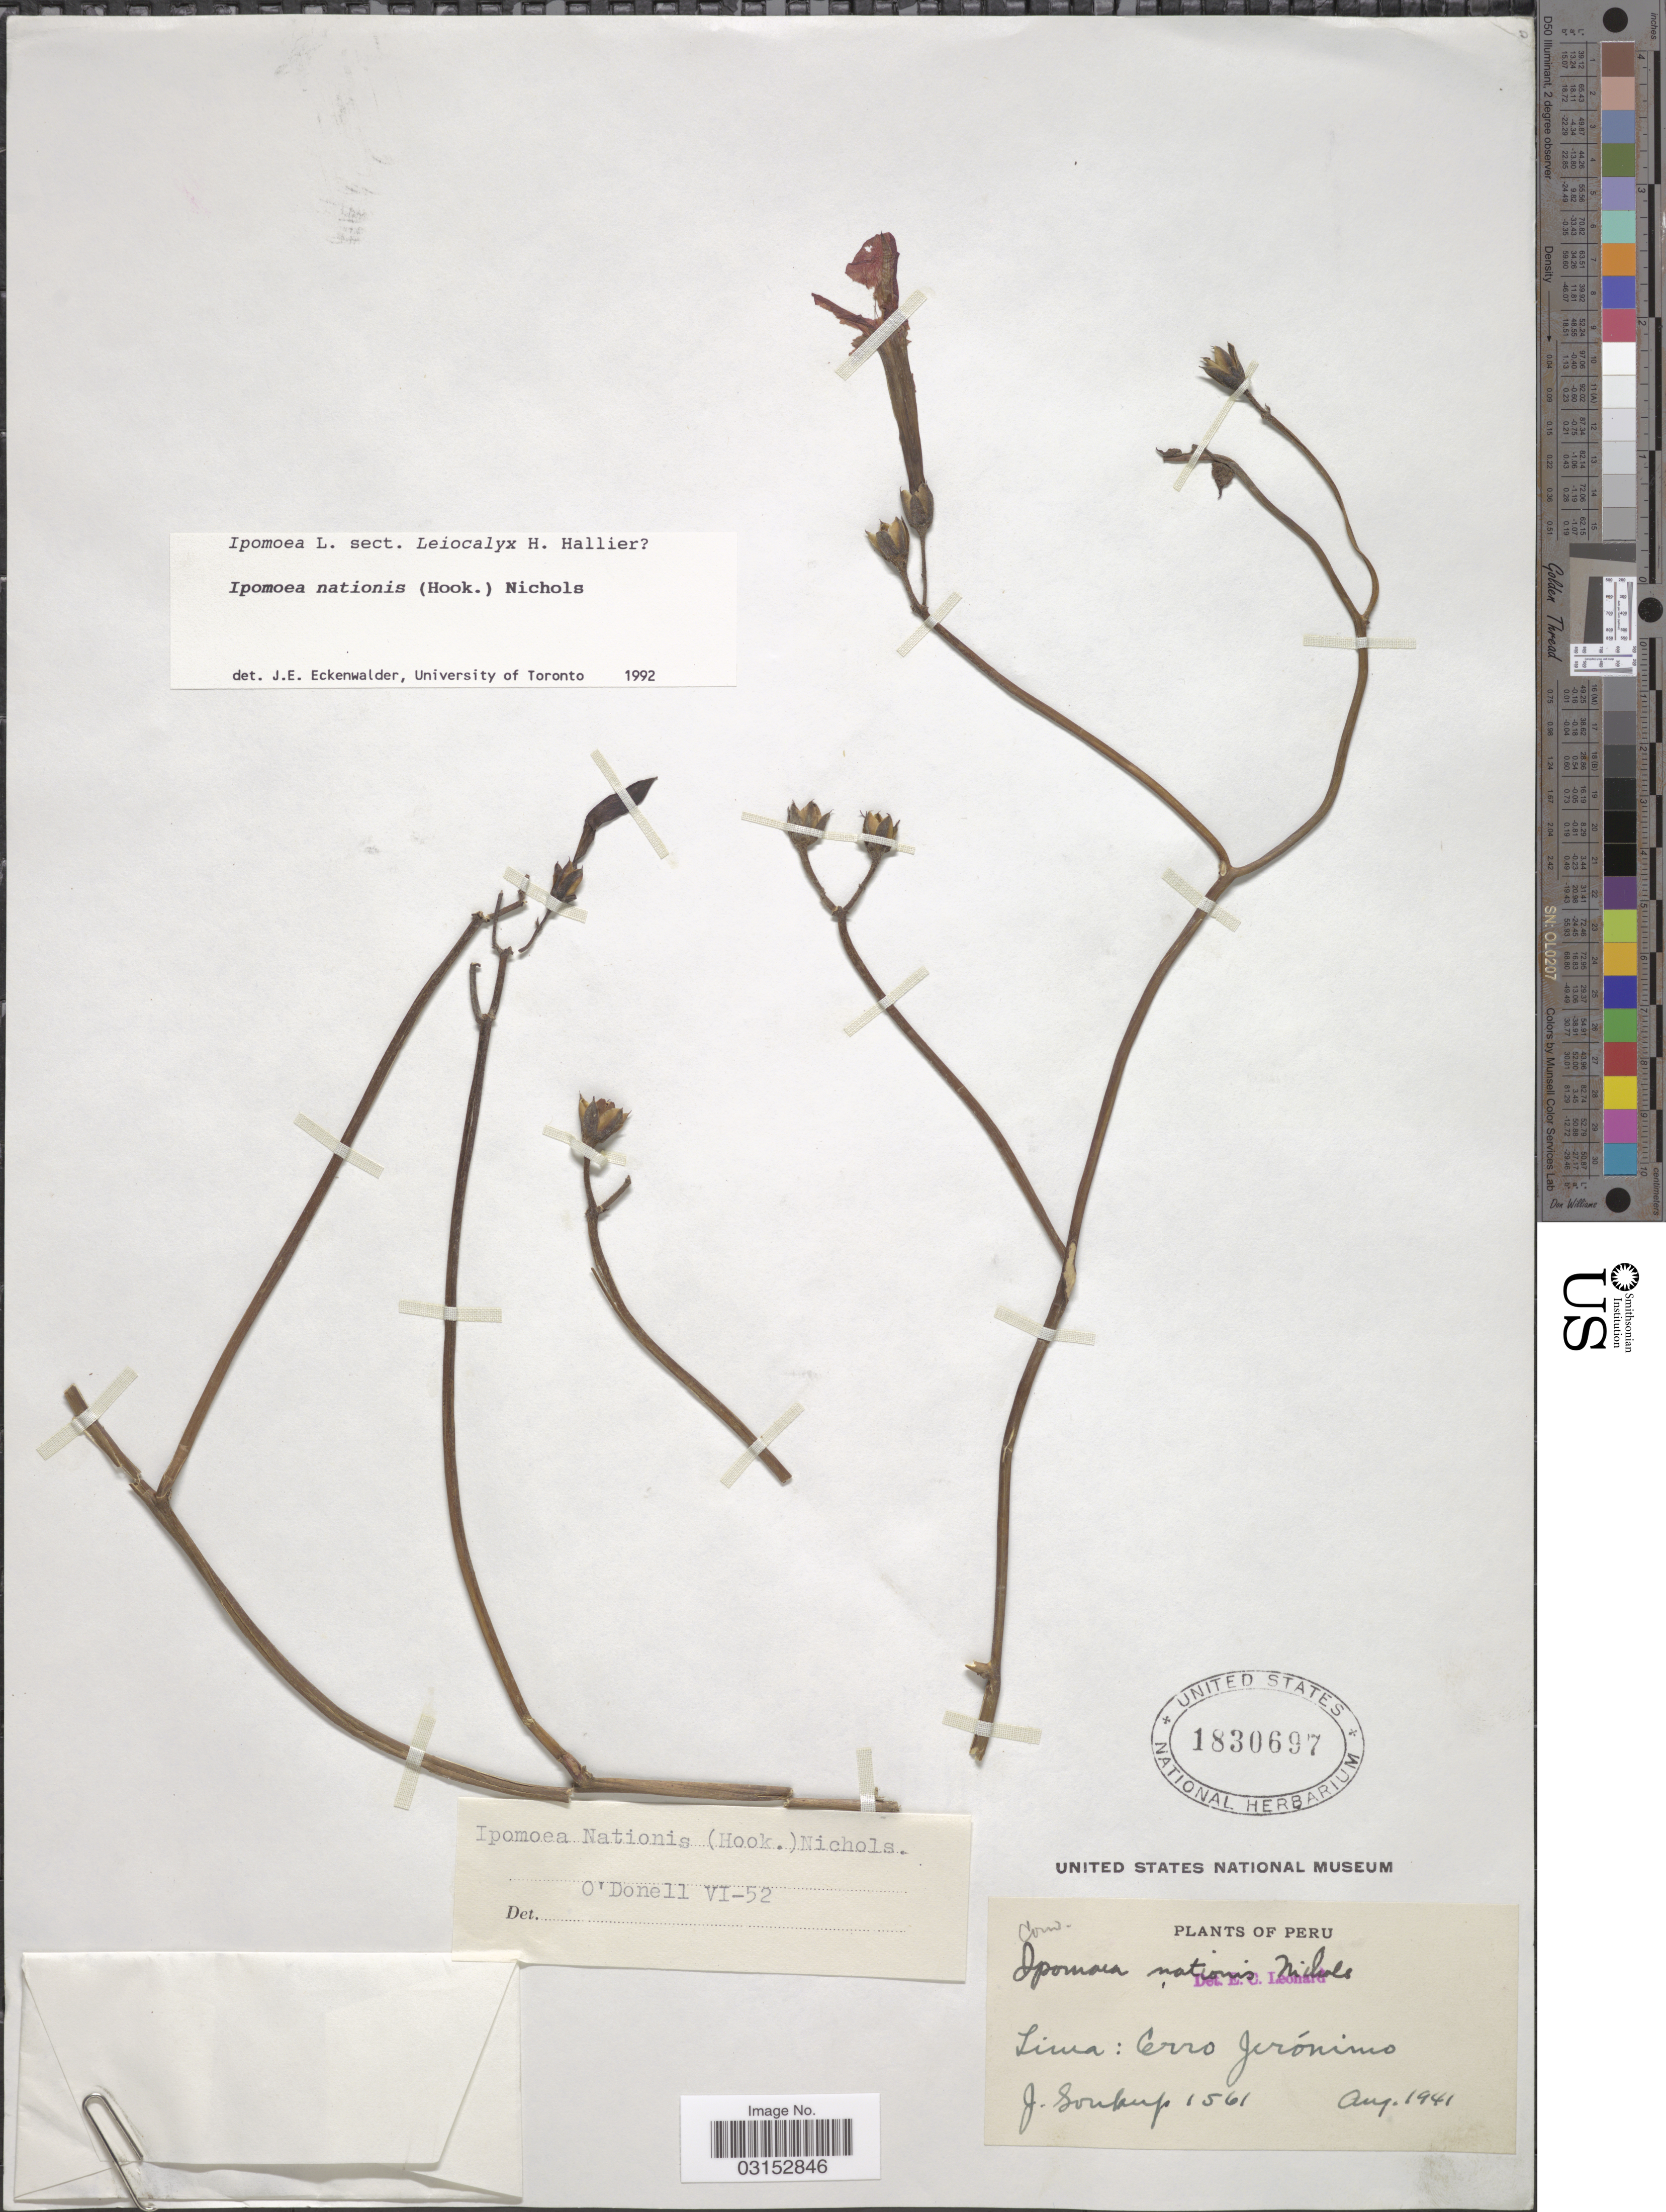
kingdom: Plantae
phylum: Tracheophyta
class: Magnoliopsida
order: Solanales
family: Convolvulaceae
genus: Ipomoea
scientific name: Ipomoea nationis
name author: (Hook.) G. Nicholson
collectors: J. Soukup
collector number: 1561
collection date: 1941-08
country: Peru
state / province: Lima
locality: Cerro Jerónimo.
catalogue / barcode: US 1830697